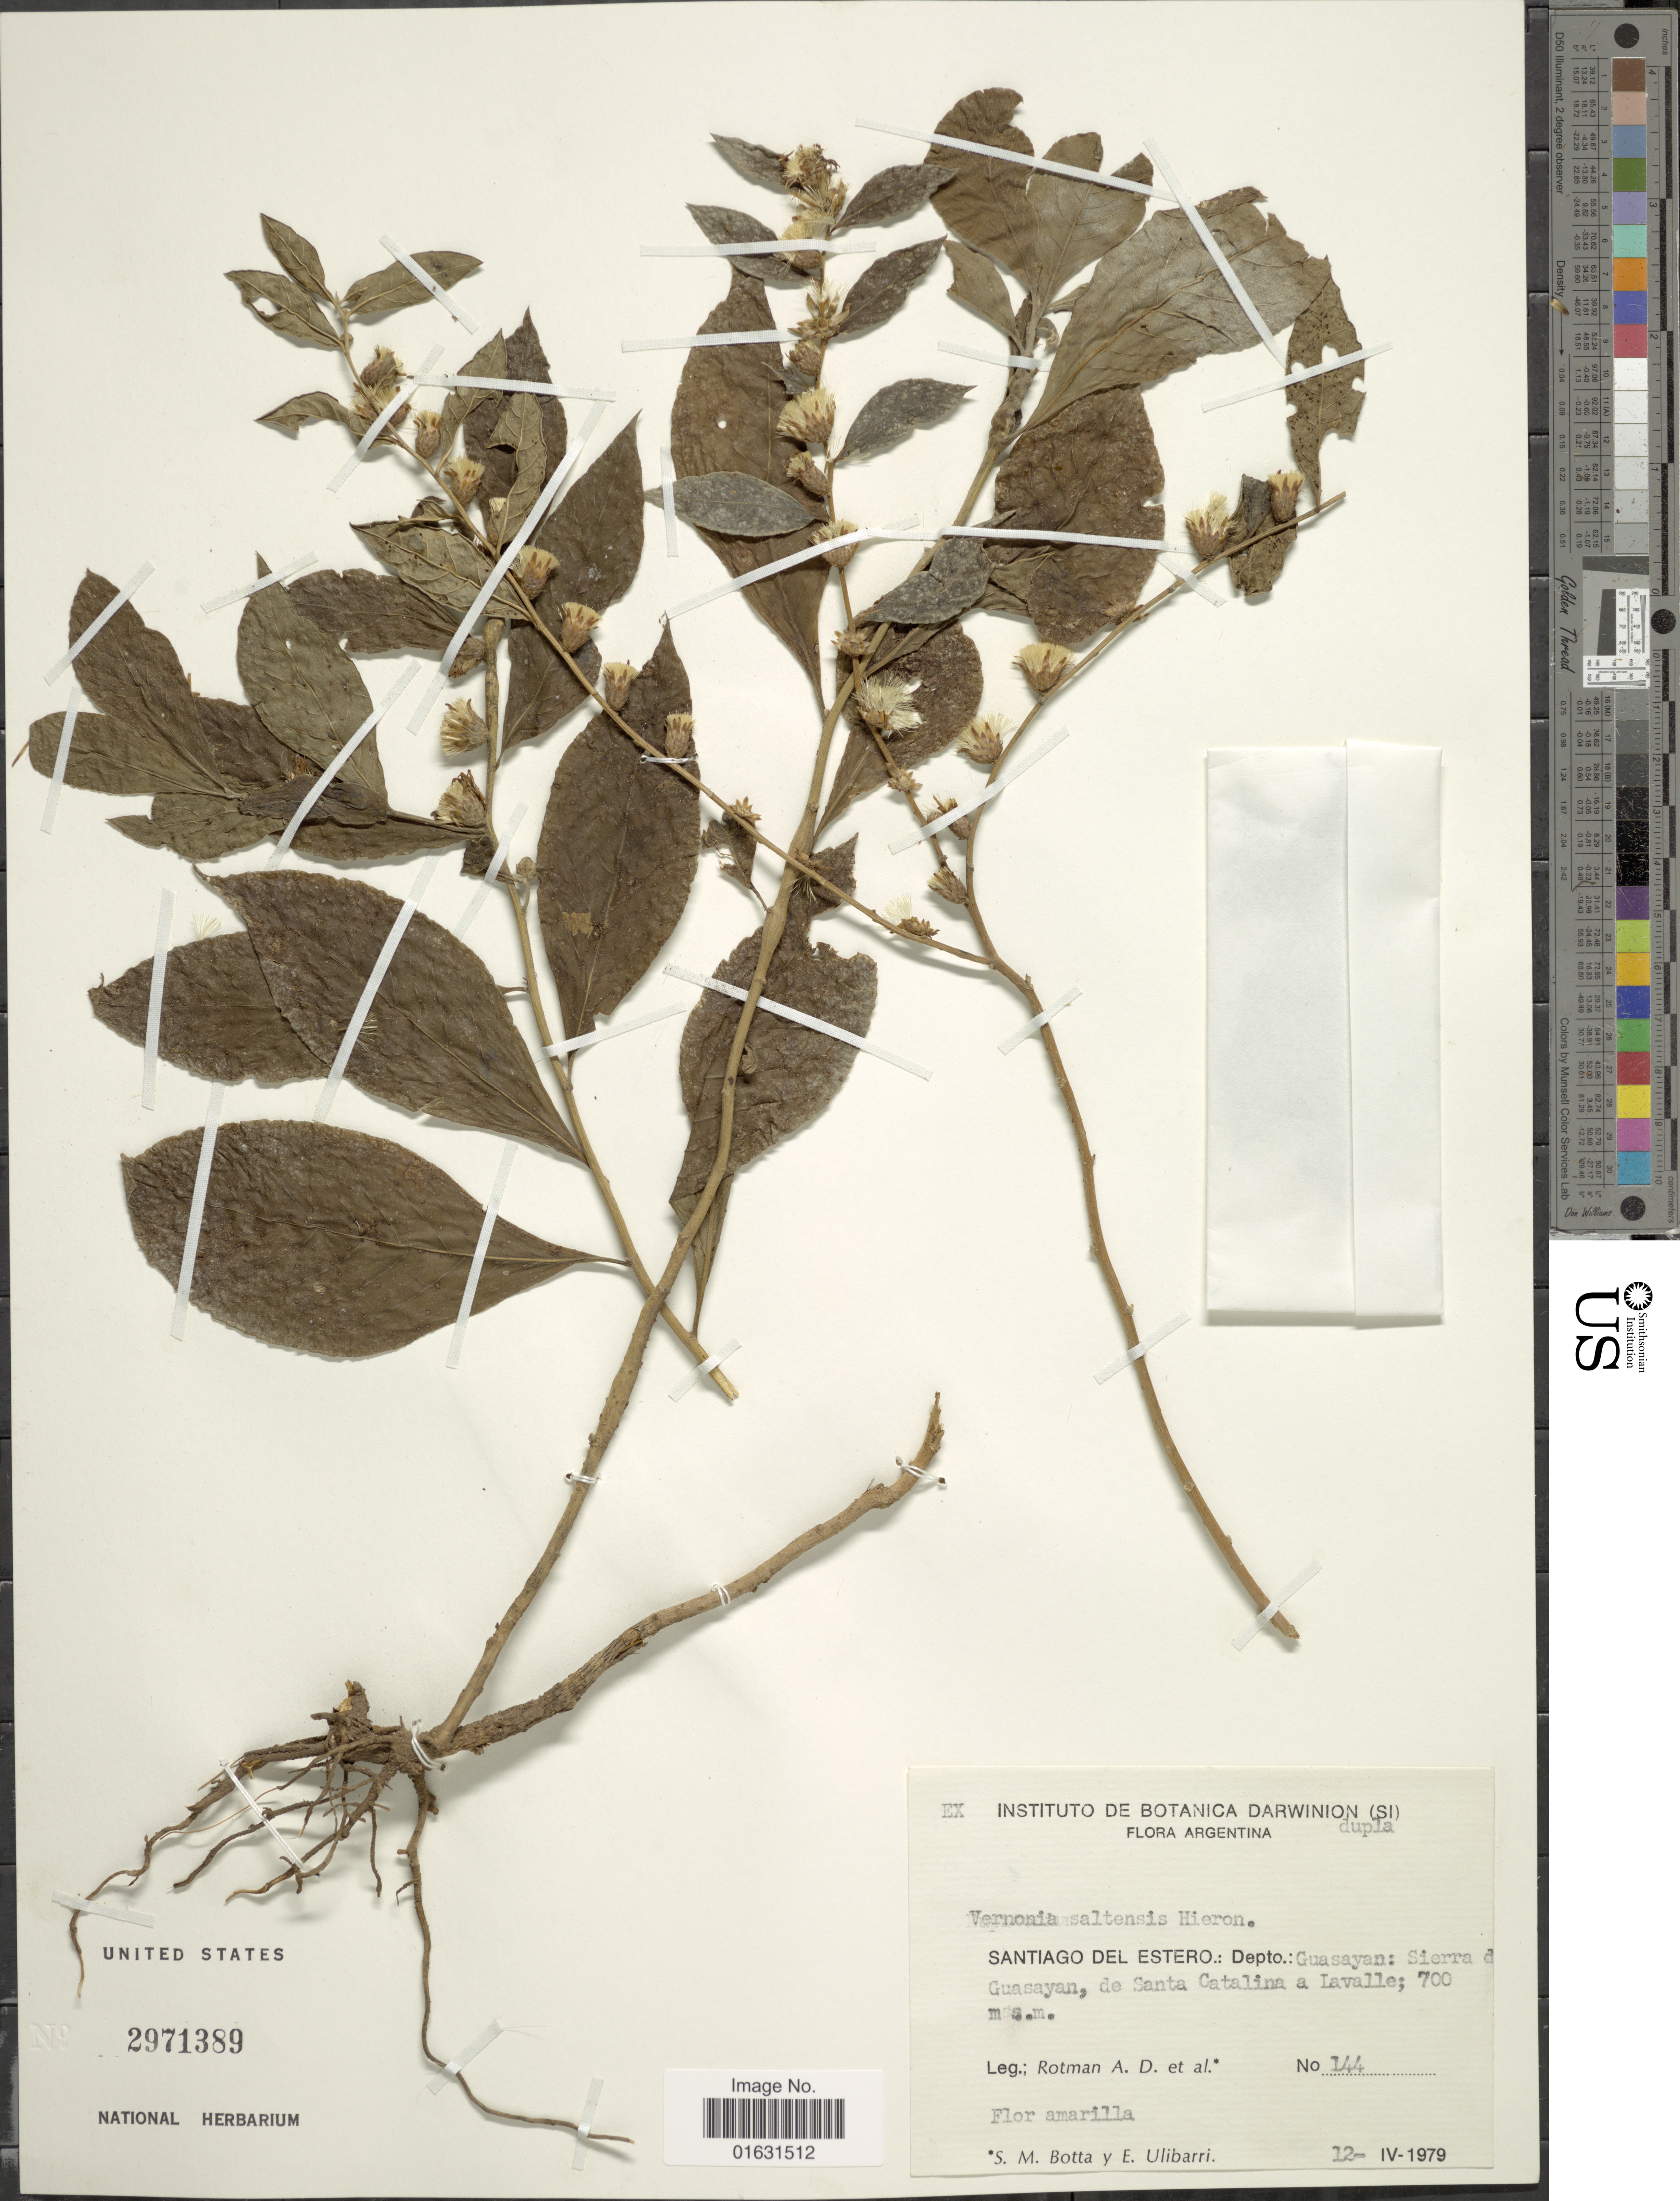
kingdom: Plantae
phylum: Tracheophyta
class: Magnoliopsida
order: Asterales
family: Asteraceae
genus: Lessingianthus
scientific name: Lessingianthus saltensis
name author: (Hieron.) H. Rob.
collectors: A. D. Rotman, S. Botta & E. Ulibarri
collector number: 144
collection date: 1979-04-12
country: Argentina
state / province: Santiago del Estero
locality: Depto. Guasayan; Sierra de Guasayan, de Santa Catalina a Lavalle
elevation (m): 700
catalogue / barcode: US 2971389